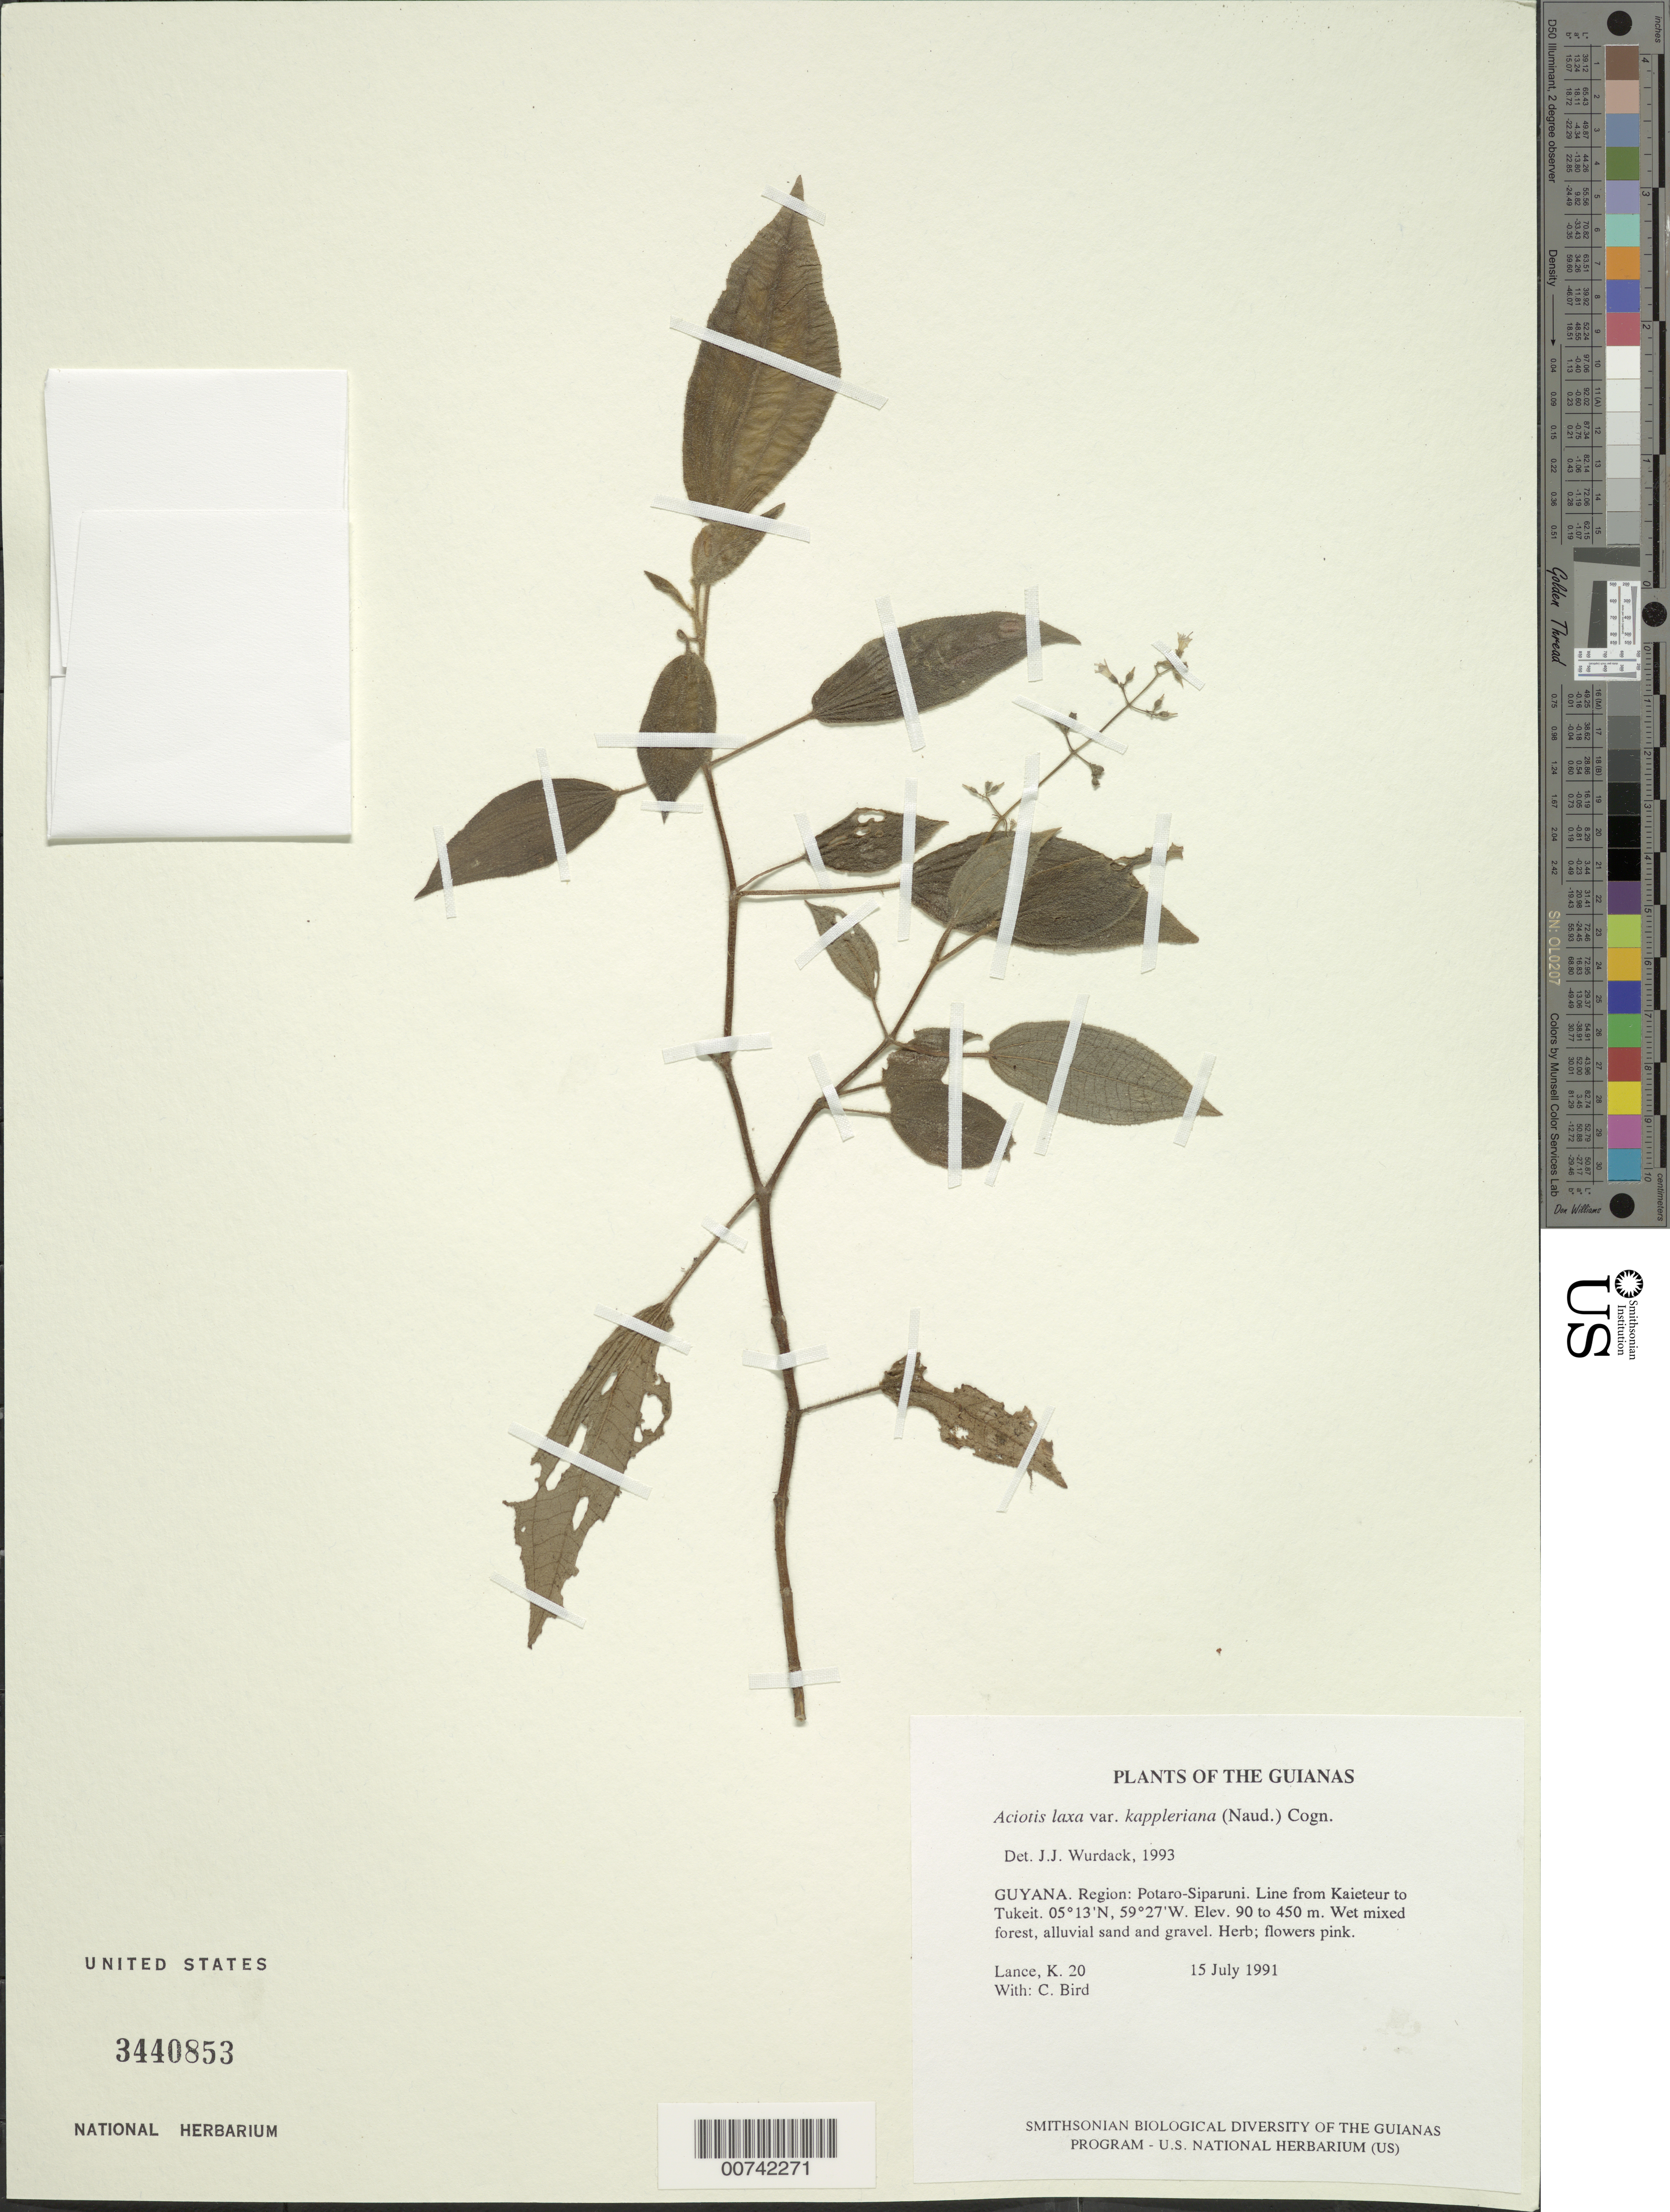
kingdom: Plantae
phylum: Tracheophyta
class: Magnoliopsida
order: Myrtales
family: Melastomataceae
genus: Aciotis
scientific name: Aciotis laxa var. kappleriana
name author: (Naudin) Cogn.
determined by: Wurdack, John J., (US), US (UNITED STATES)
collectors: K. Lance & C. Bird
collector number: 20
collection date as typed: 15 July 1991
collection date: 1991-07-15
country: Guyana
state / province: Potaro-Siparuni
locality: Line from Kaieteur to Tukeit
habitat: Wet mixed forest, alluvial sand and gravel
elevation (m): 90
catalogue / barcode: US 3440853